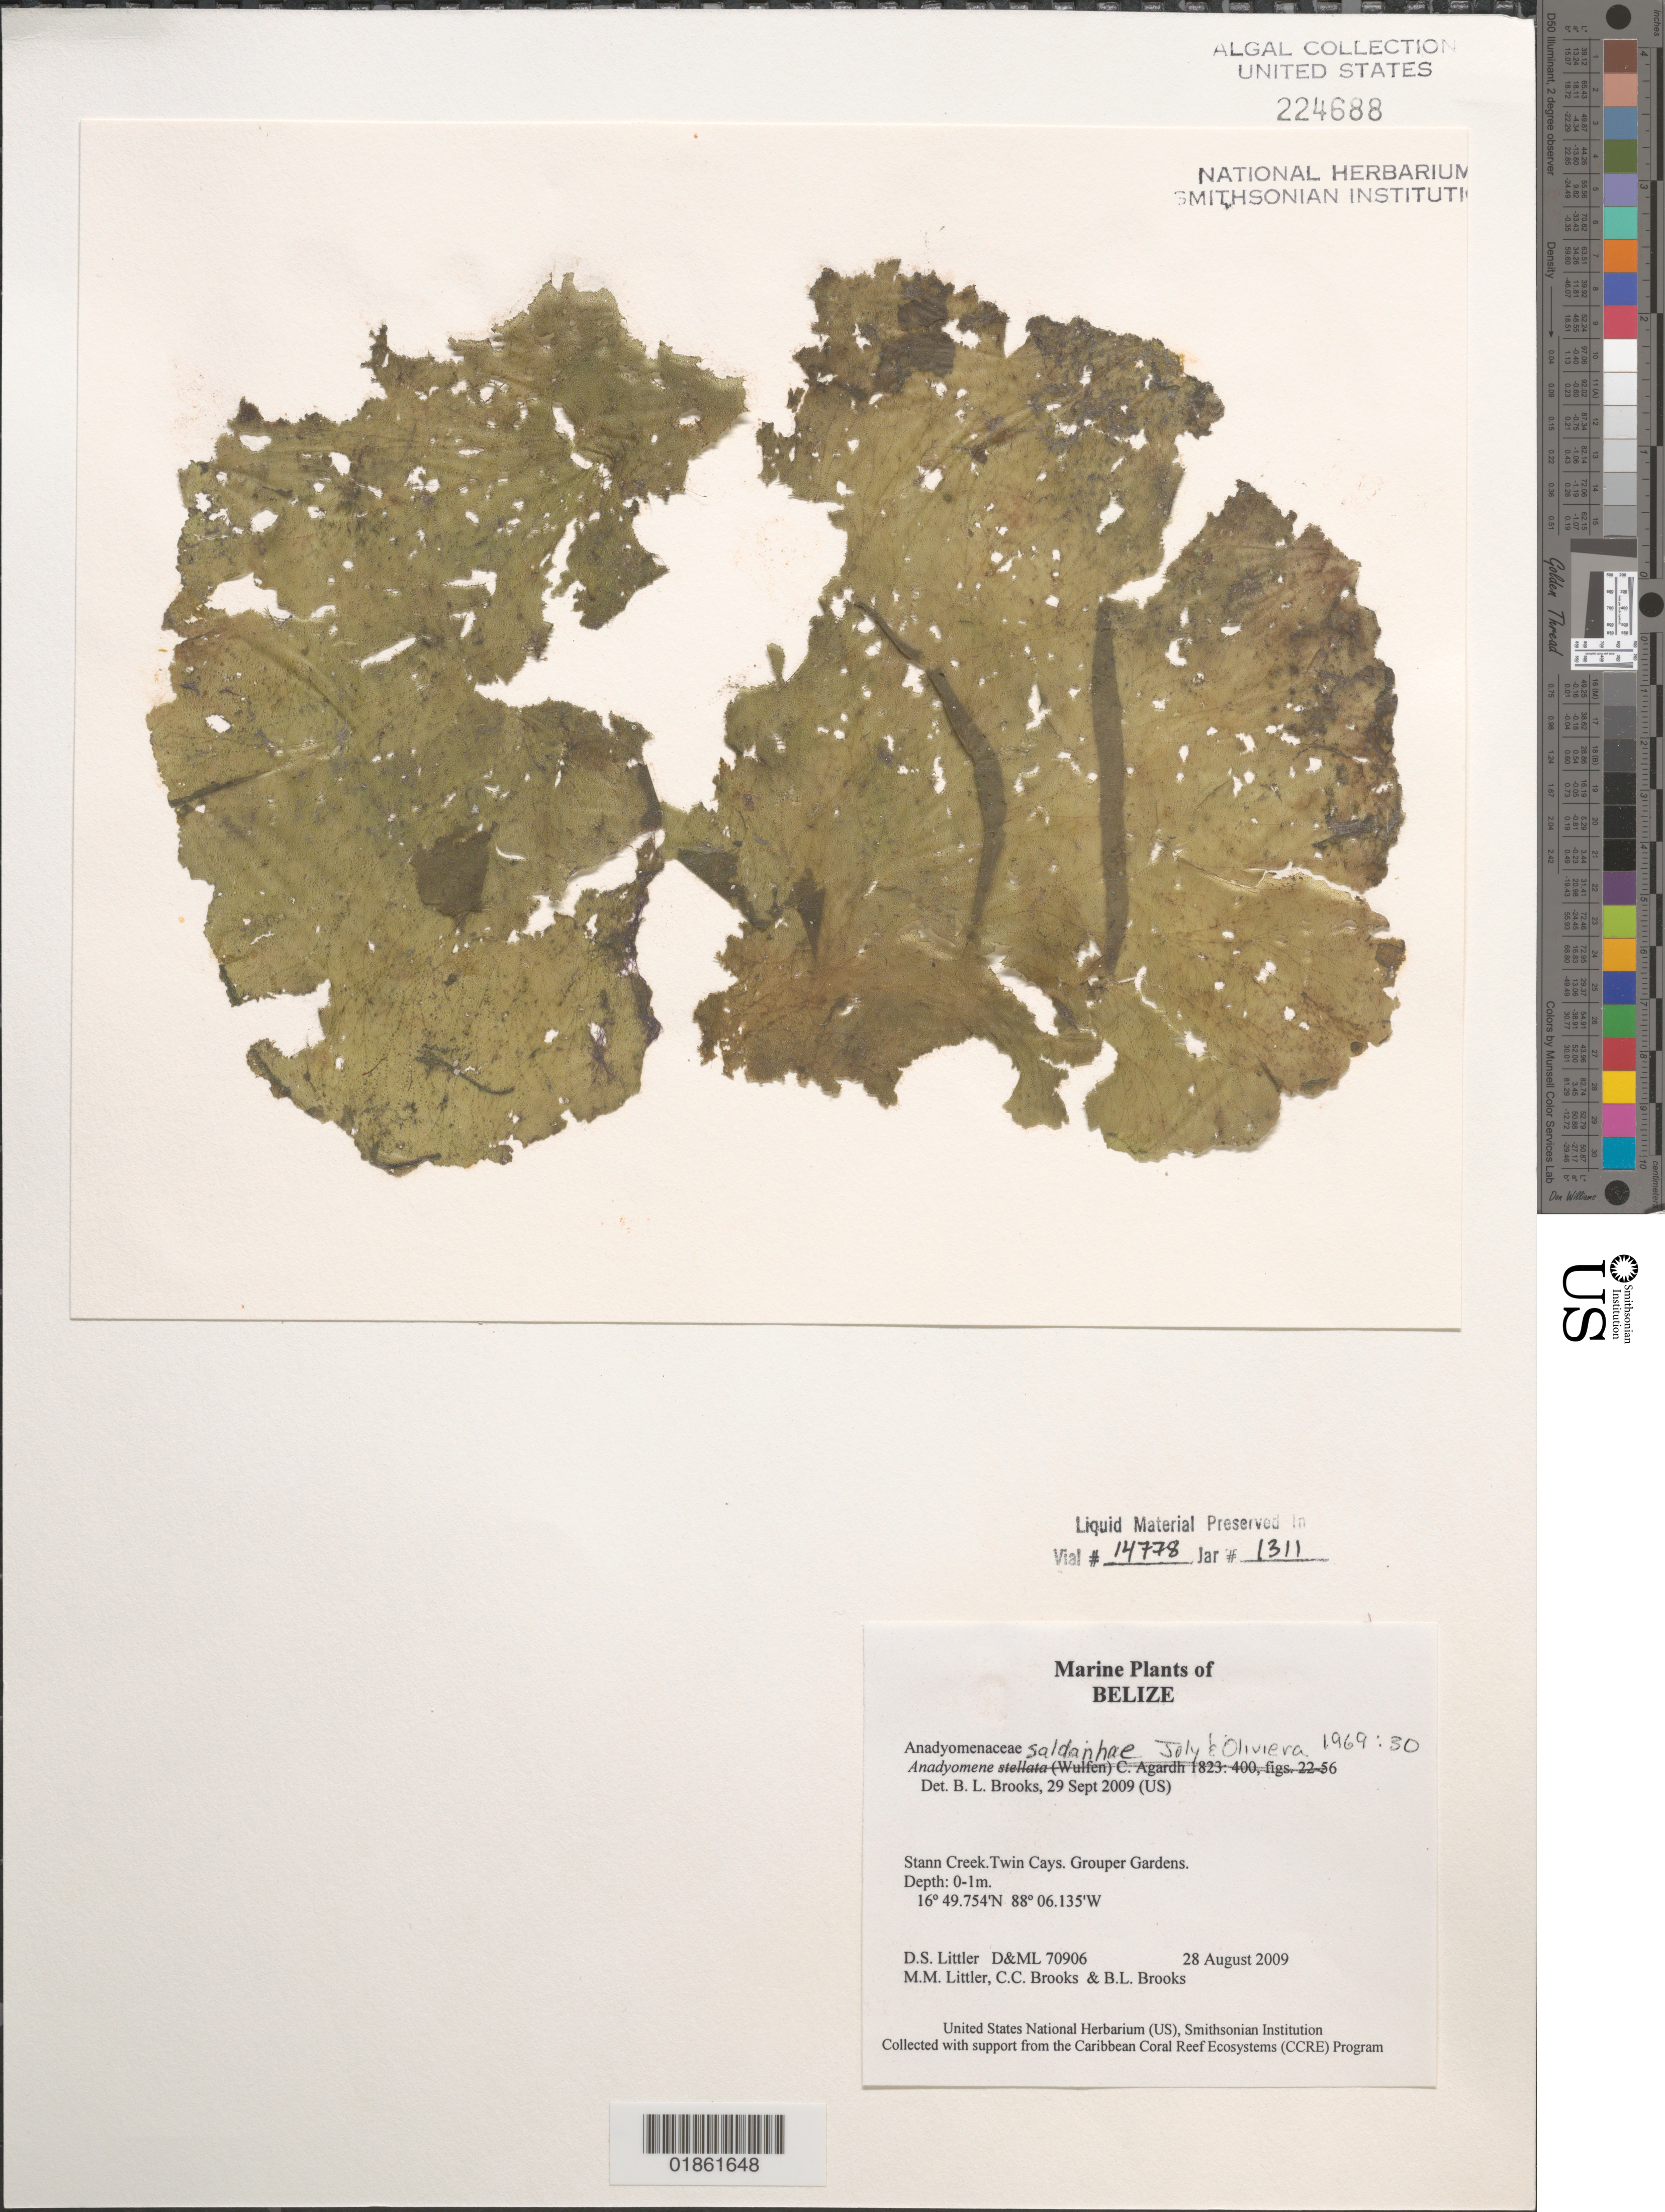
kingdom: Plantae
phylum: Chlorophyta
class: Ulvophyceae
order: Cladophorales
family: Anadyomenaceae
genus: Anadyomene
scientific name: Anadyomene stellata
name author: (Wulfen) C. Agardh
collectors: D. S. Littler & M. M. Littler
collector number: D&ML 70906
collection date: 2009-08-28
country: Belize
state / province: Stann Creek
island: Twin Cays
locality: Twin Cays. Grouper Gardens.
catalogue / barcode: US 224688